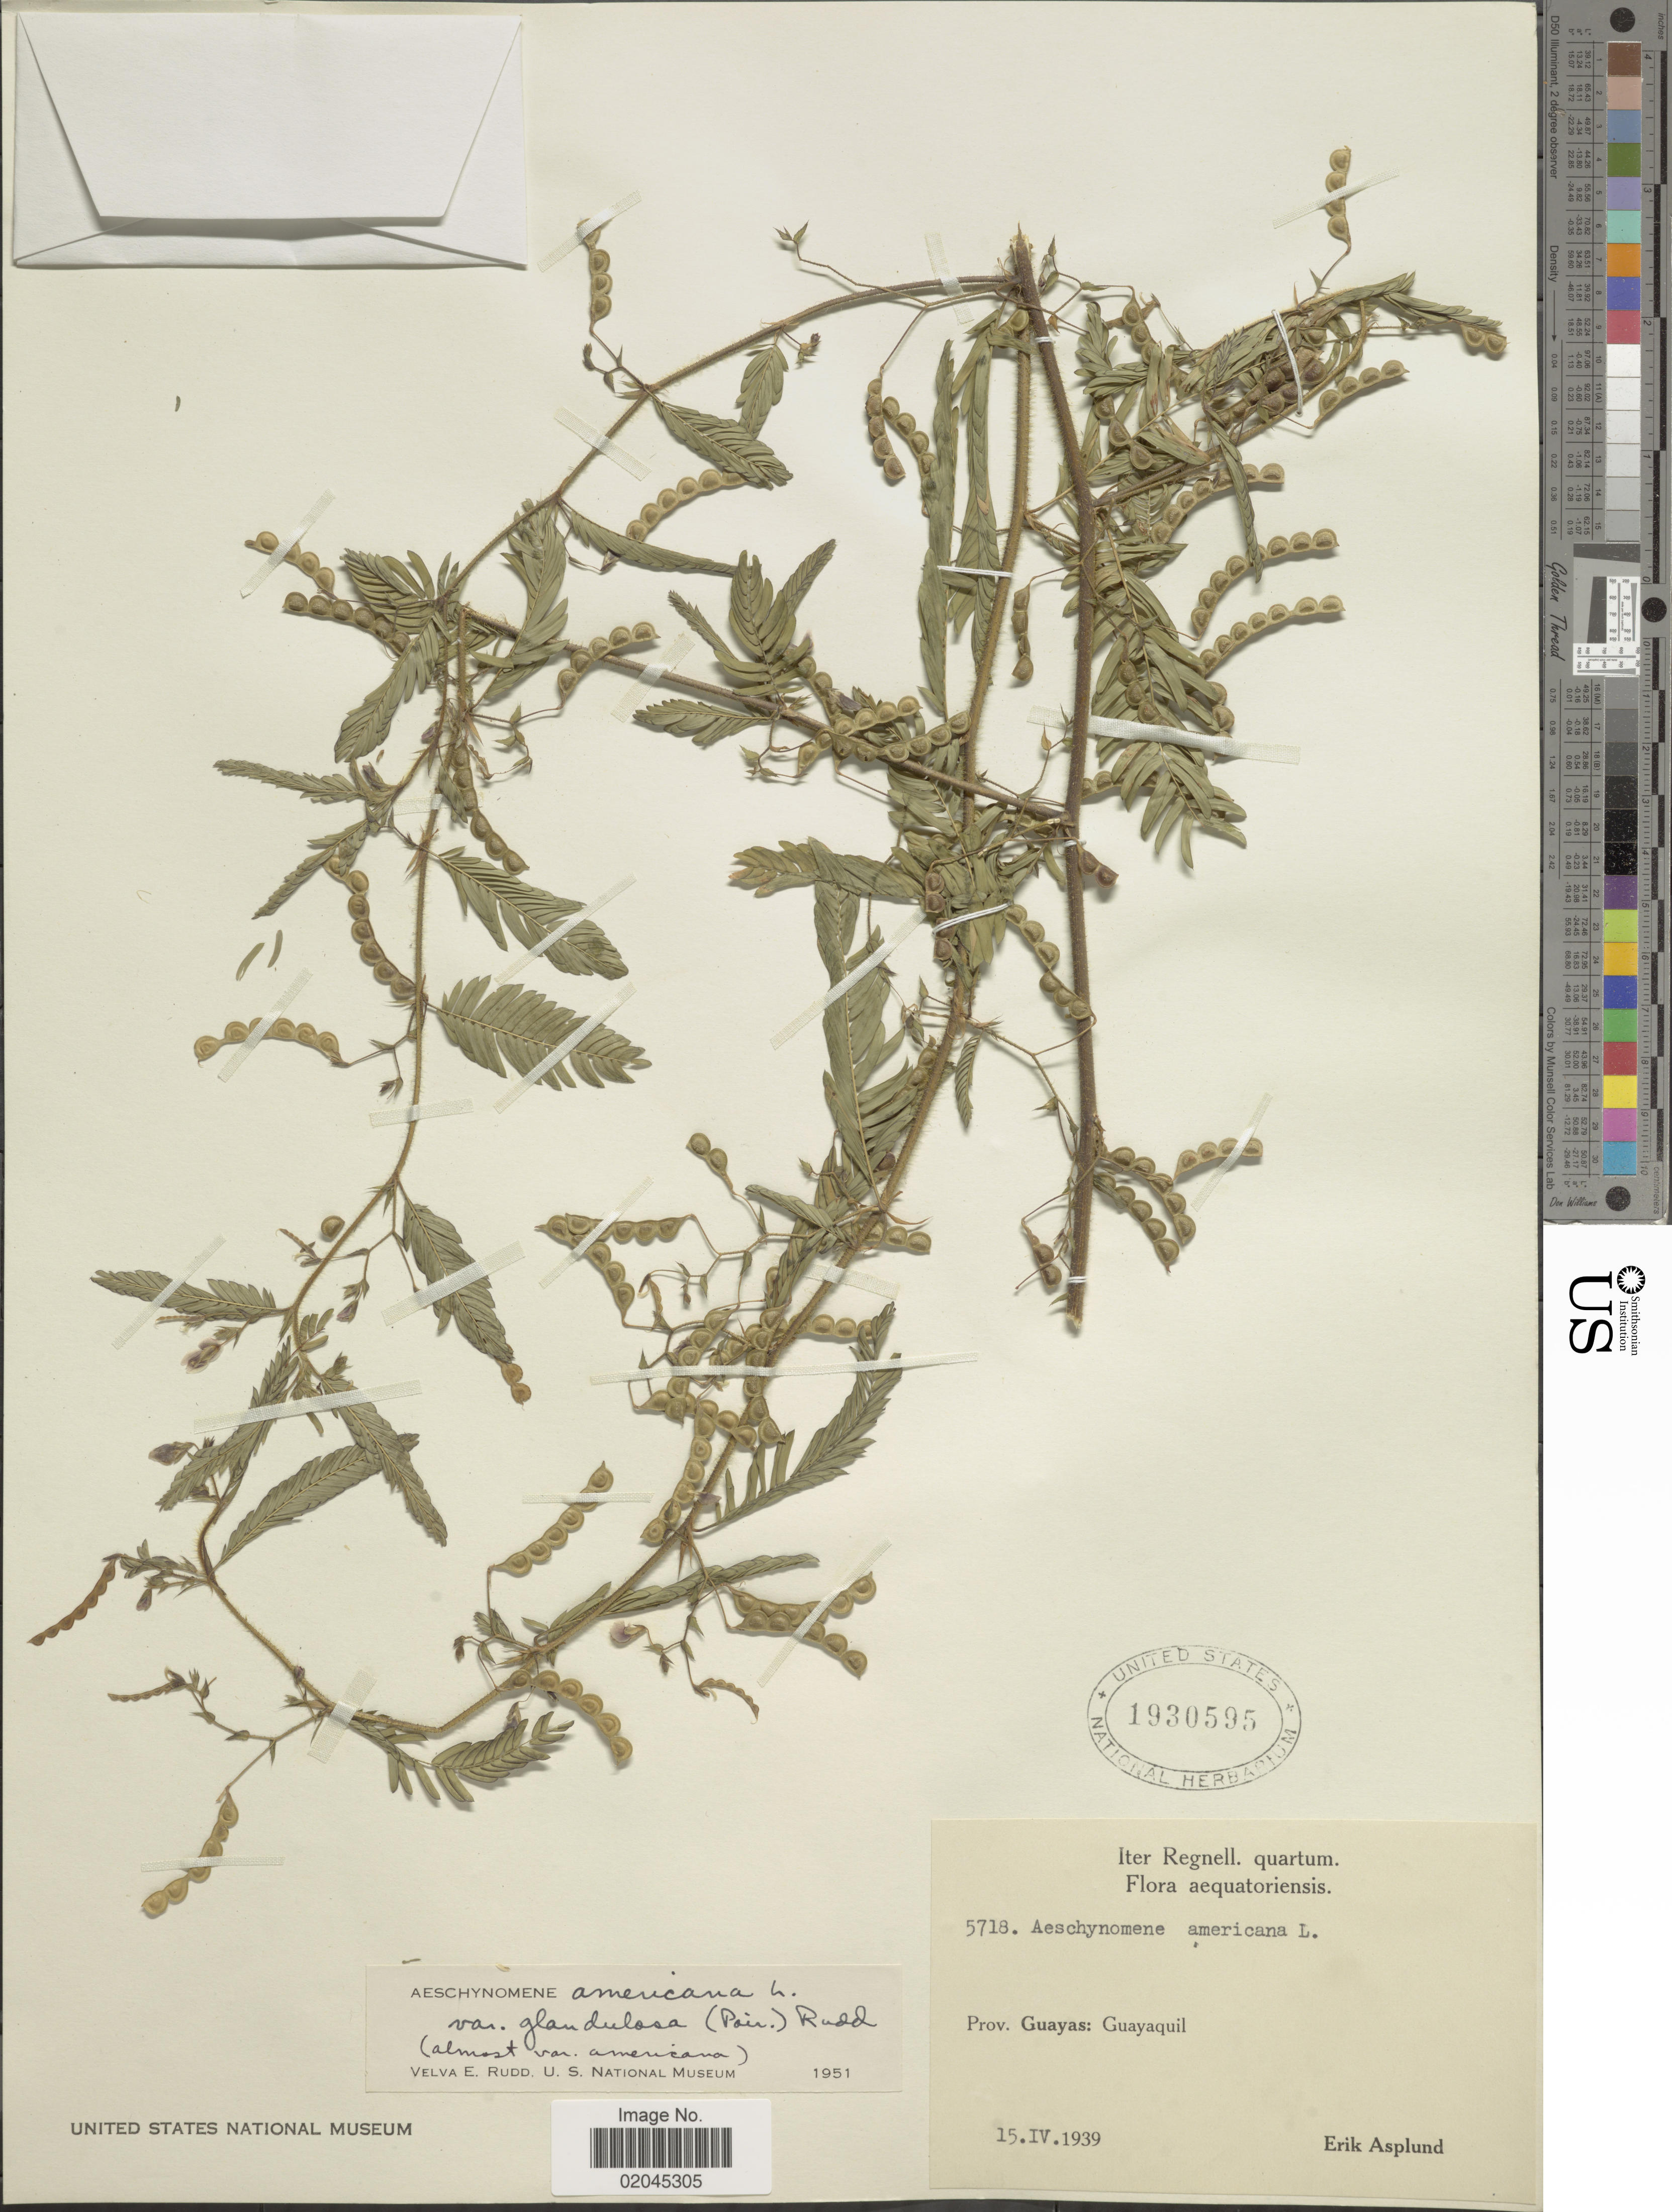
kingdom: Plantae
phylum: Tracheophyta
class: Magnoliopsida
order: Fabales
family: Fabaceae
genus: Aeschynomene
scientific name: Aeschynomene americana var. americana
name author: L.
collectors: E. Asplund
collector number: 5718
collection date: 1939-04-15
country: Ecuador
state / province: Guayas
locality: Guayaquil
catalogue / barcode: US 1930595